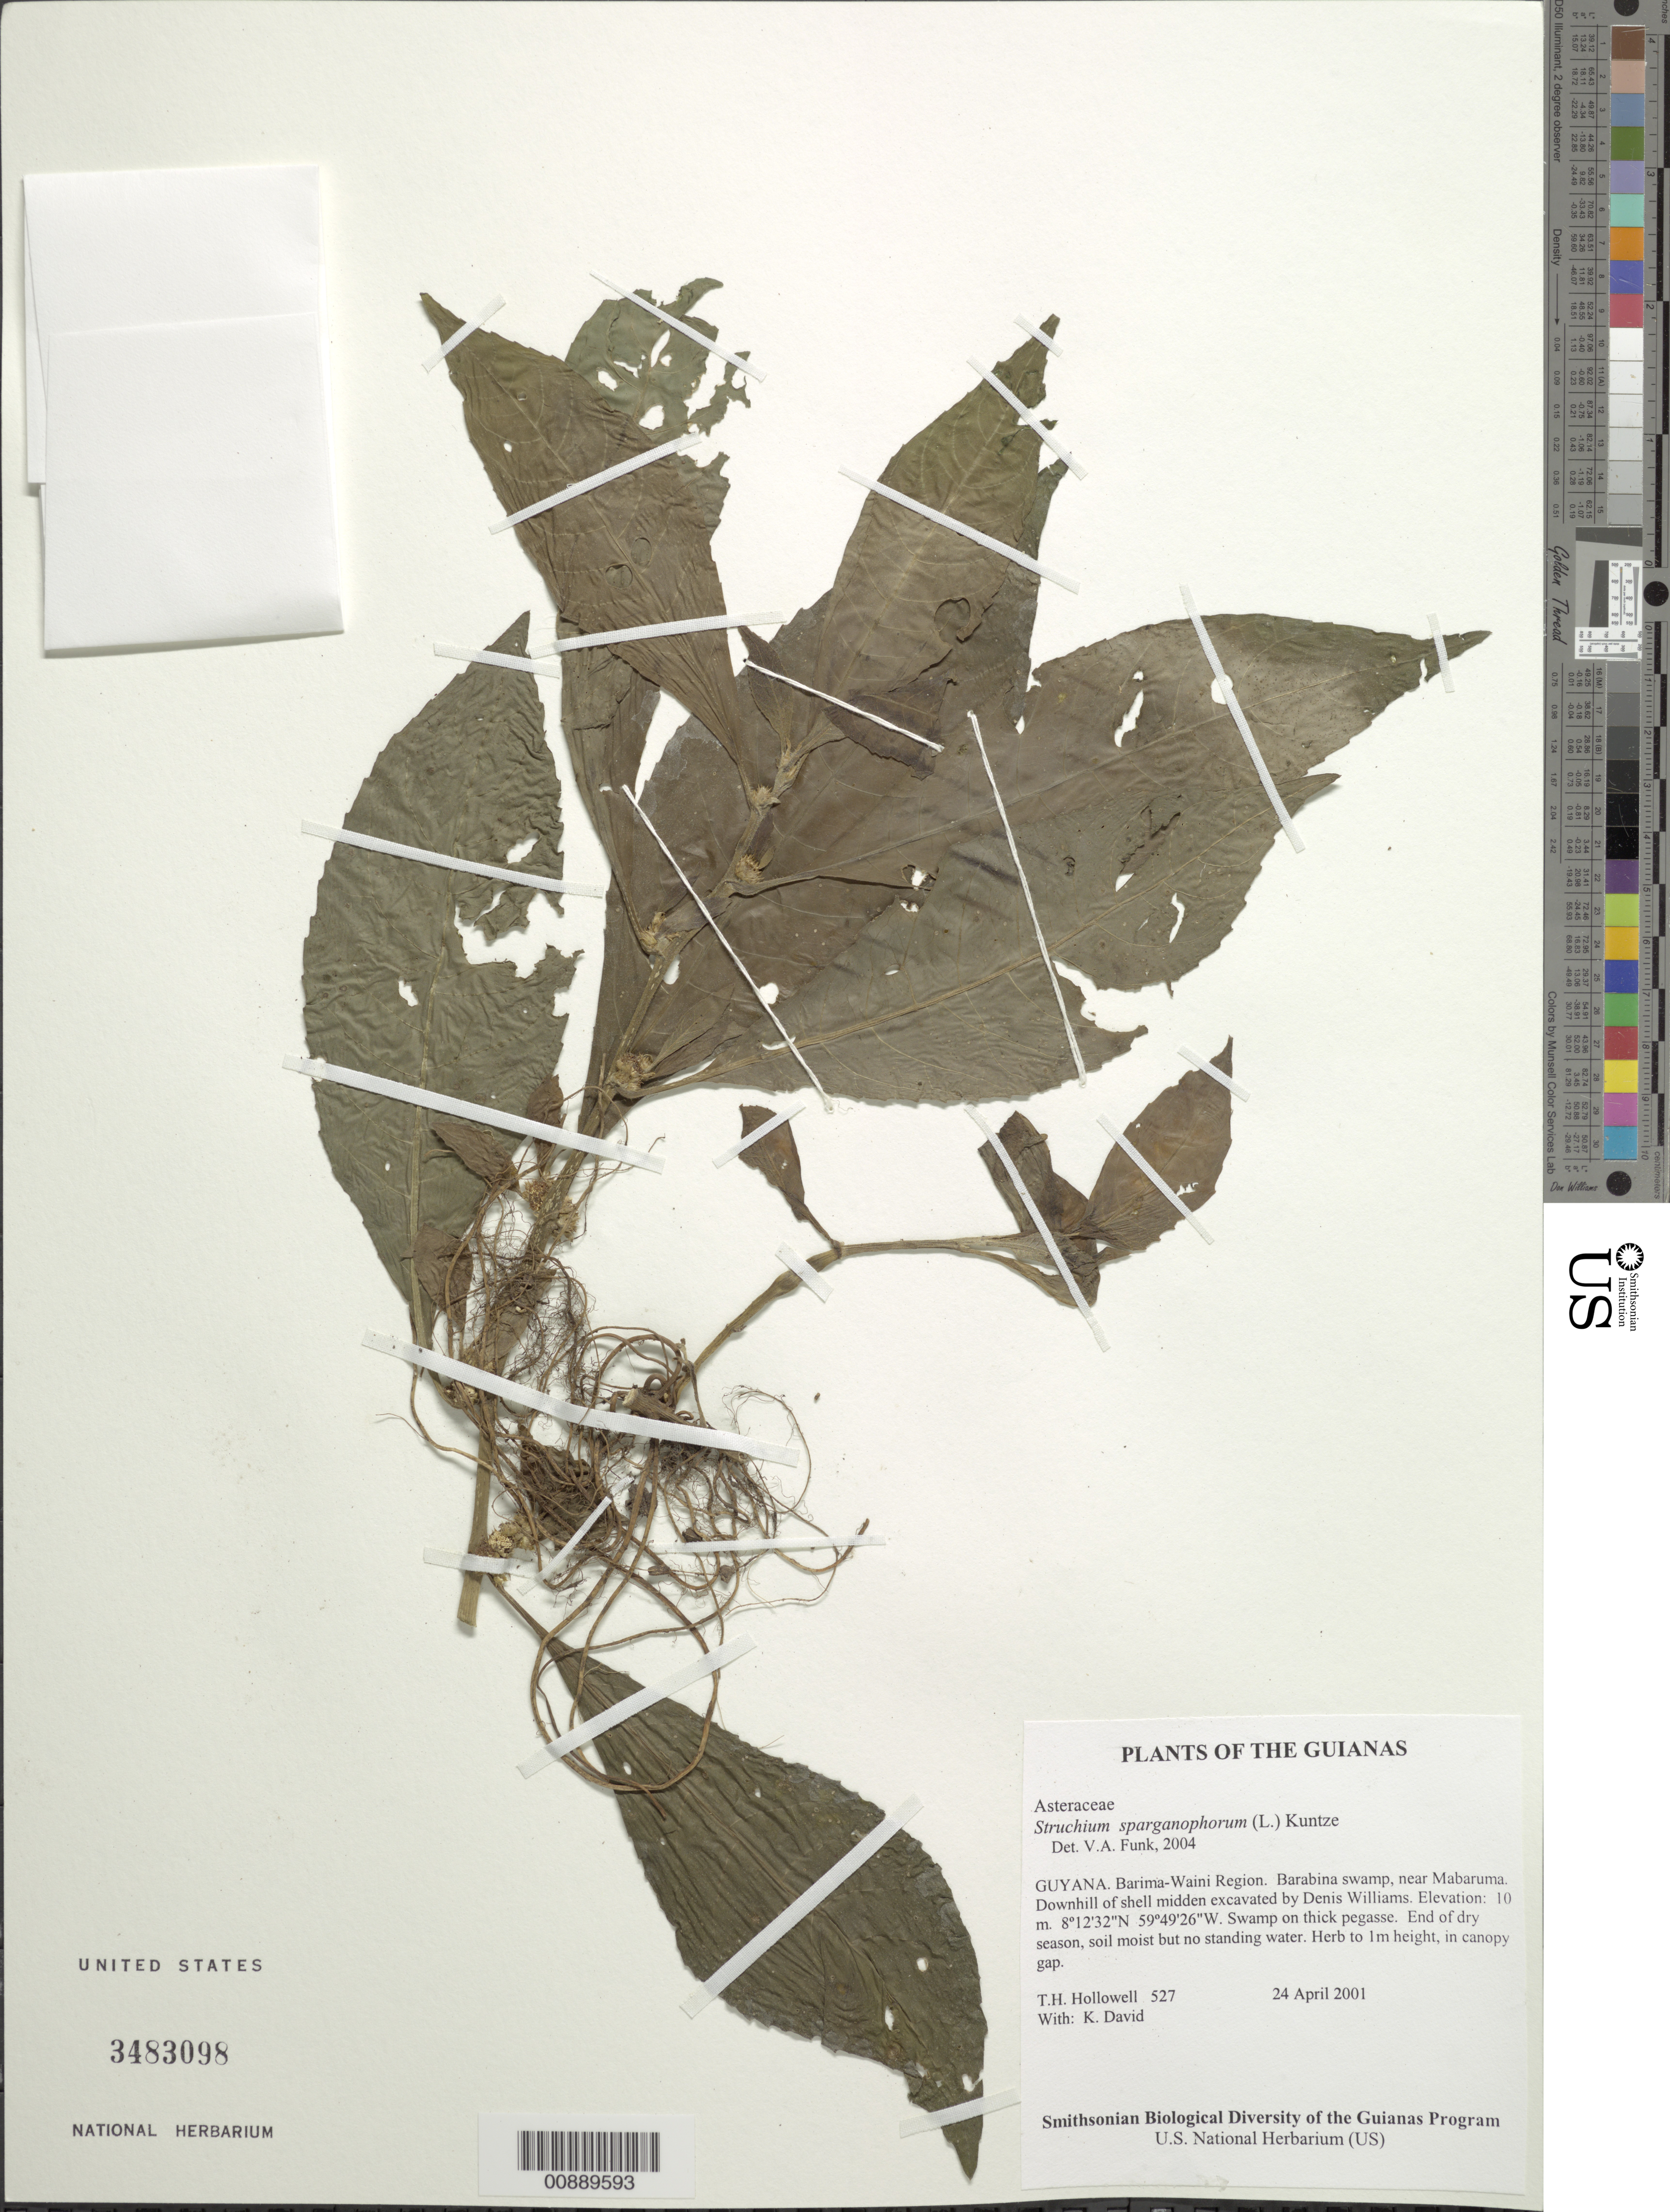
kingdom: Plantae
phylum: Tracheophyta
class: Magnoliopsida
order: Asterales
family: Asteraceae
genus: Struchium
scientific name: Struchium sparganophorum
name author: (L.) Kuntze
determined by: Funk, Vicki A., (BOT), Smithsonian Institution - National Museum of Natural History (UNITED STATES)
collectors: T. Hollowell & K. David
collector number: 527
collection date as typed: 24 April 2001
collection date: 2001-04-24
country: Guyana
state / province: Barima-Waini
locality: Barabina swamp, near Mabaruma. Downhill of shell midden excavated by Denis Williams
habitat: Swamp on thick pegasse. End of dry season, soil moist but no standing water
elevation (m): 10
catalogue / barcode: US 3483098